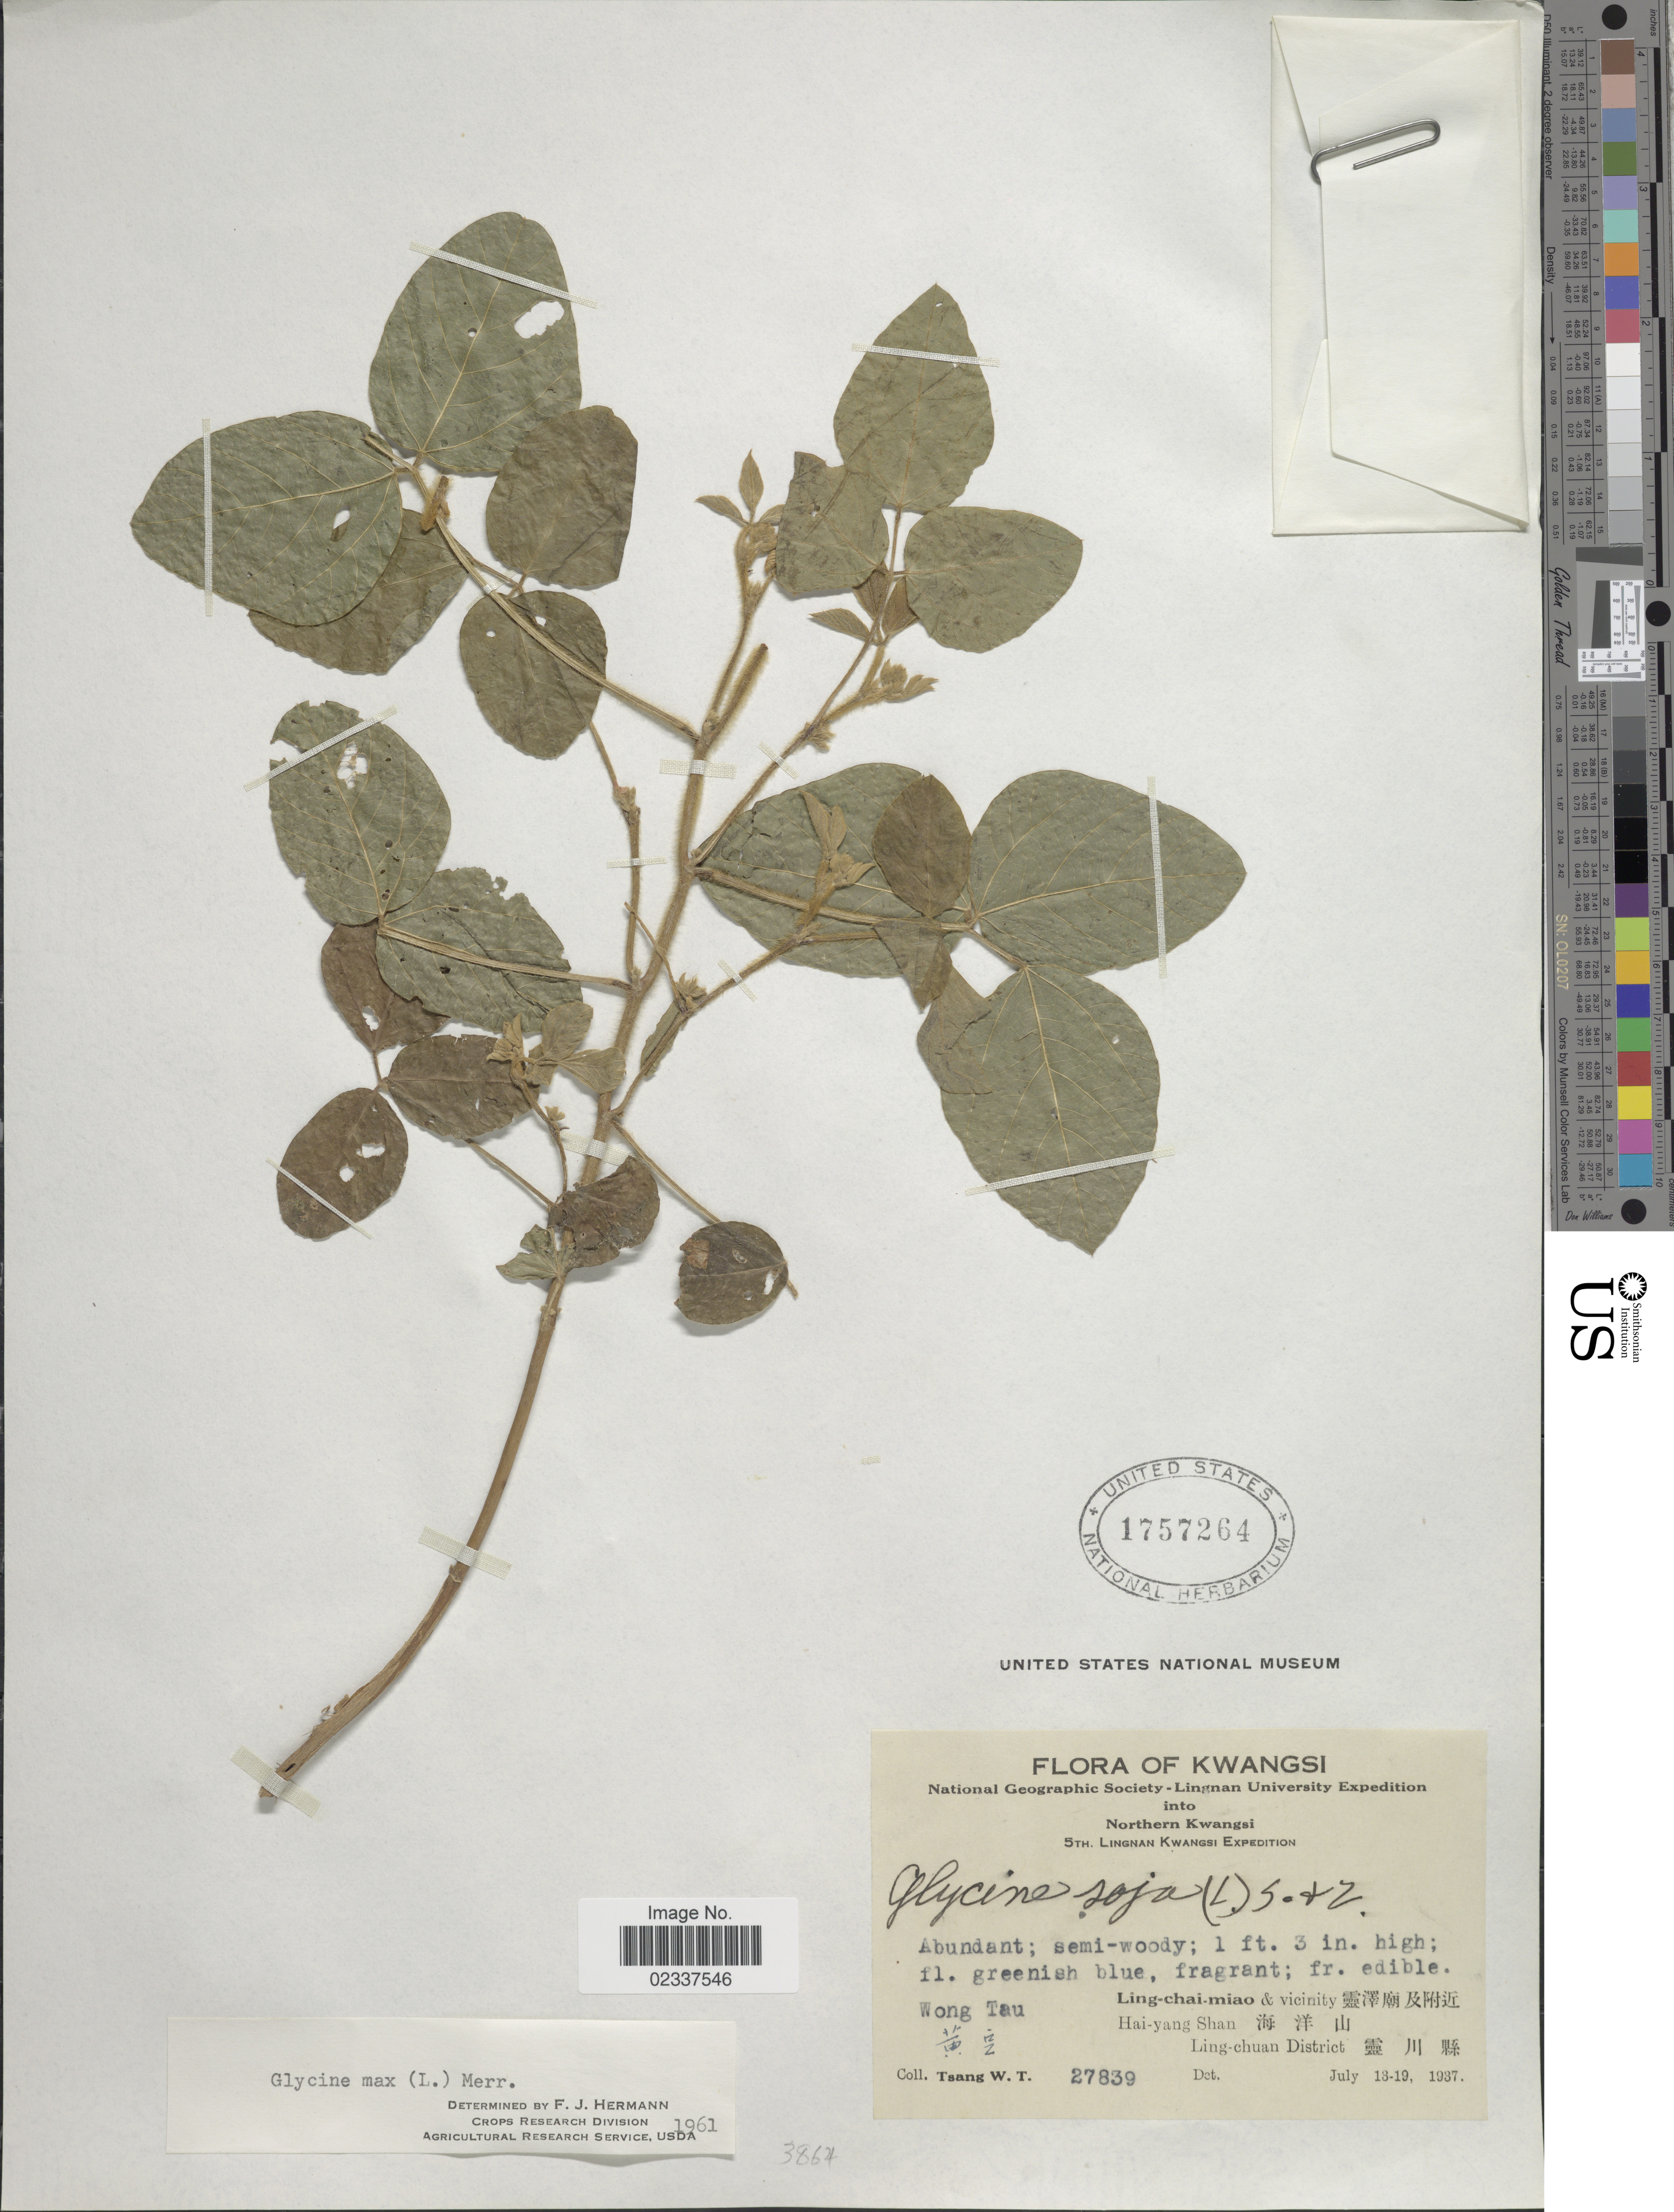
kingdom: Plantae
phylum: Tracheophyta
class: Magnoliopsida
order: Fabales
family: Fabaceae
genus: Glycine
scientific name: Glycine max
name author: (L.) Merr.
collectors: W. T. Tsang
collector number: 27839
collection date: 1937-07-13/1937-07-19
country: China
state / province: Guangxi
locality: Kwangsi, Northern Kwangsi, Ling-chai-miao & vicinity, Hai-yang Shan, Ling-chuan District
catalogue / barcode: US 1757264